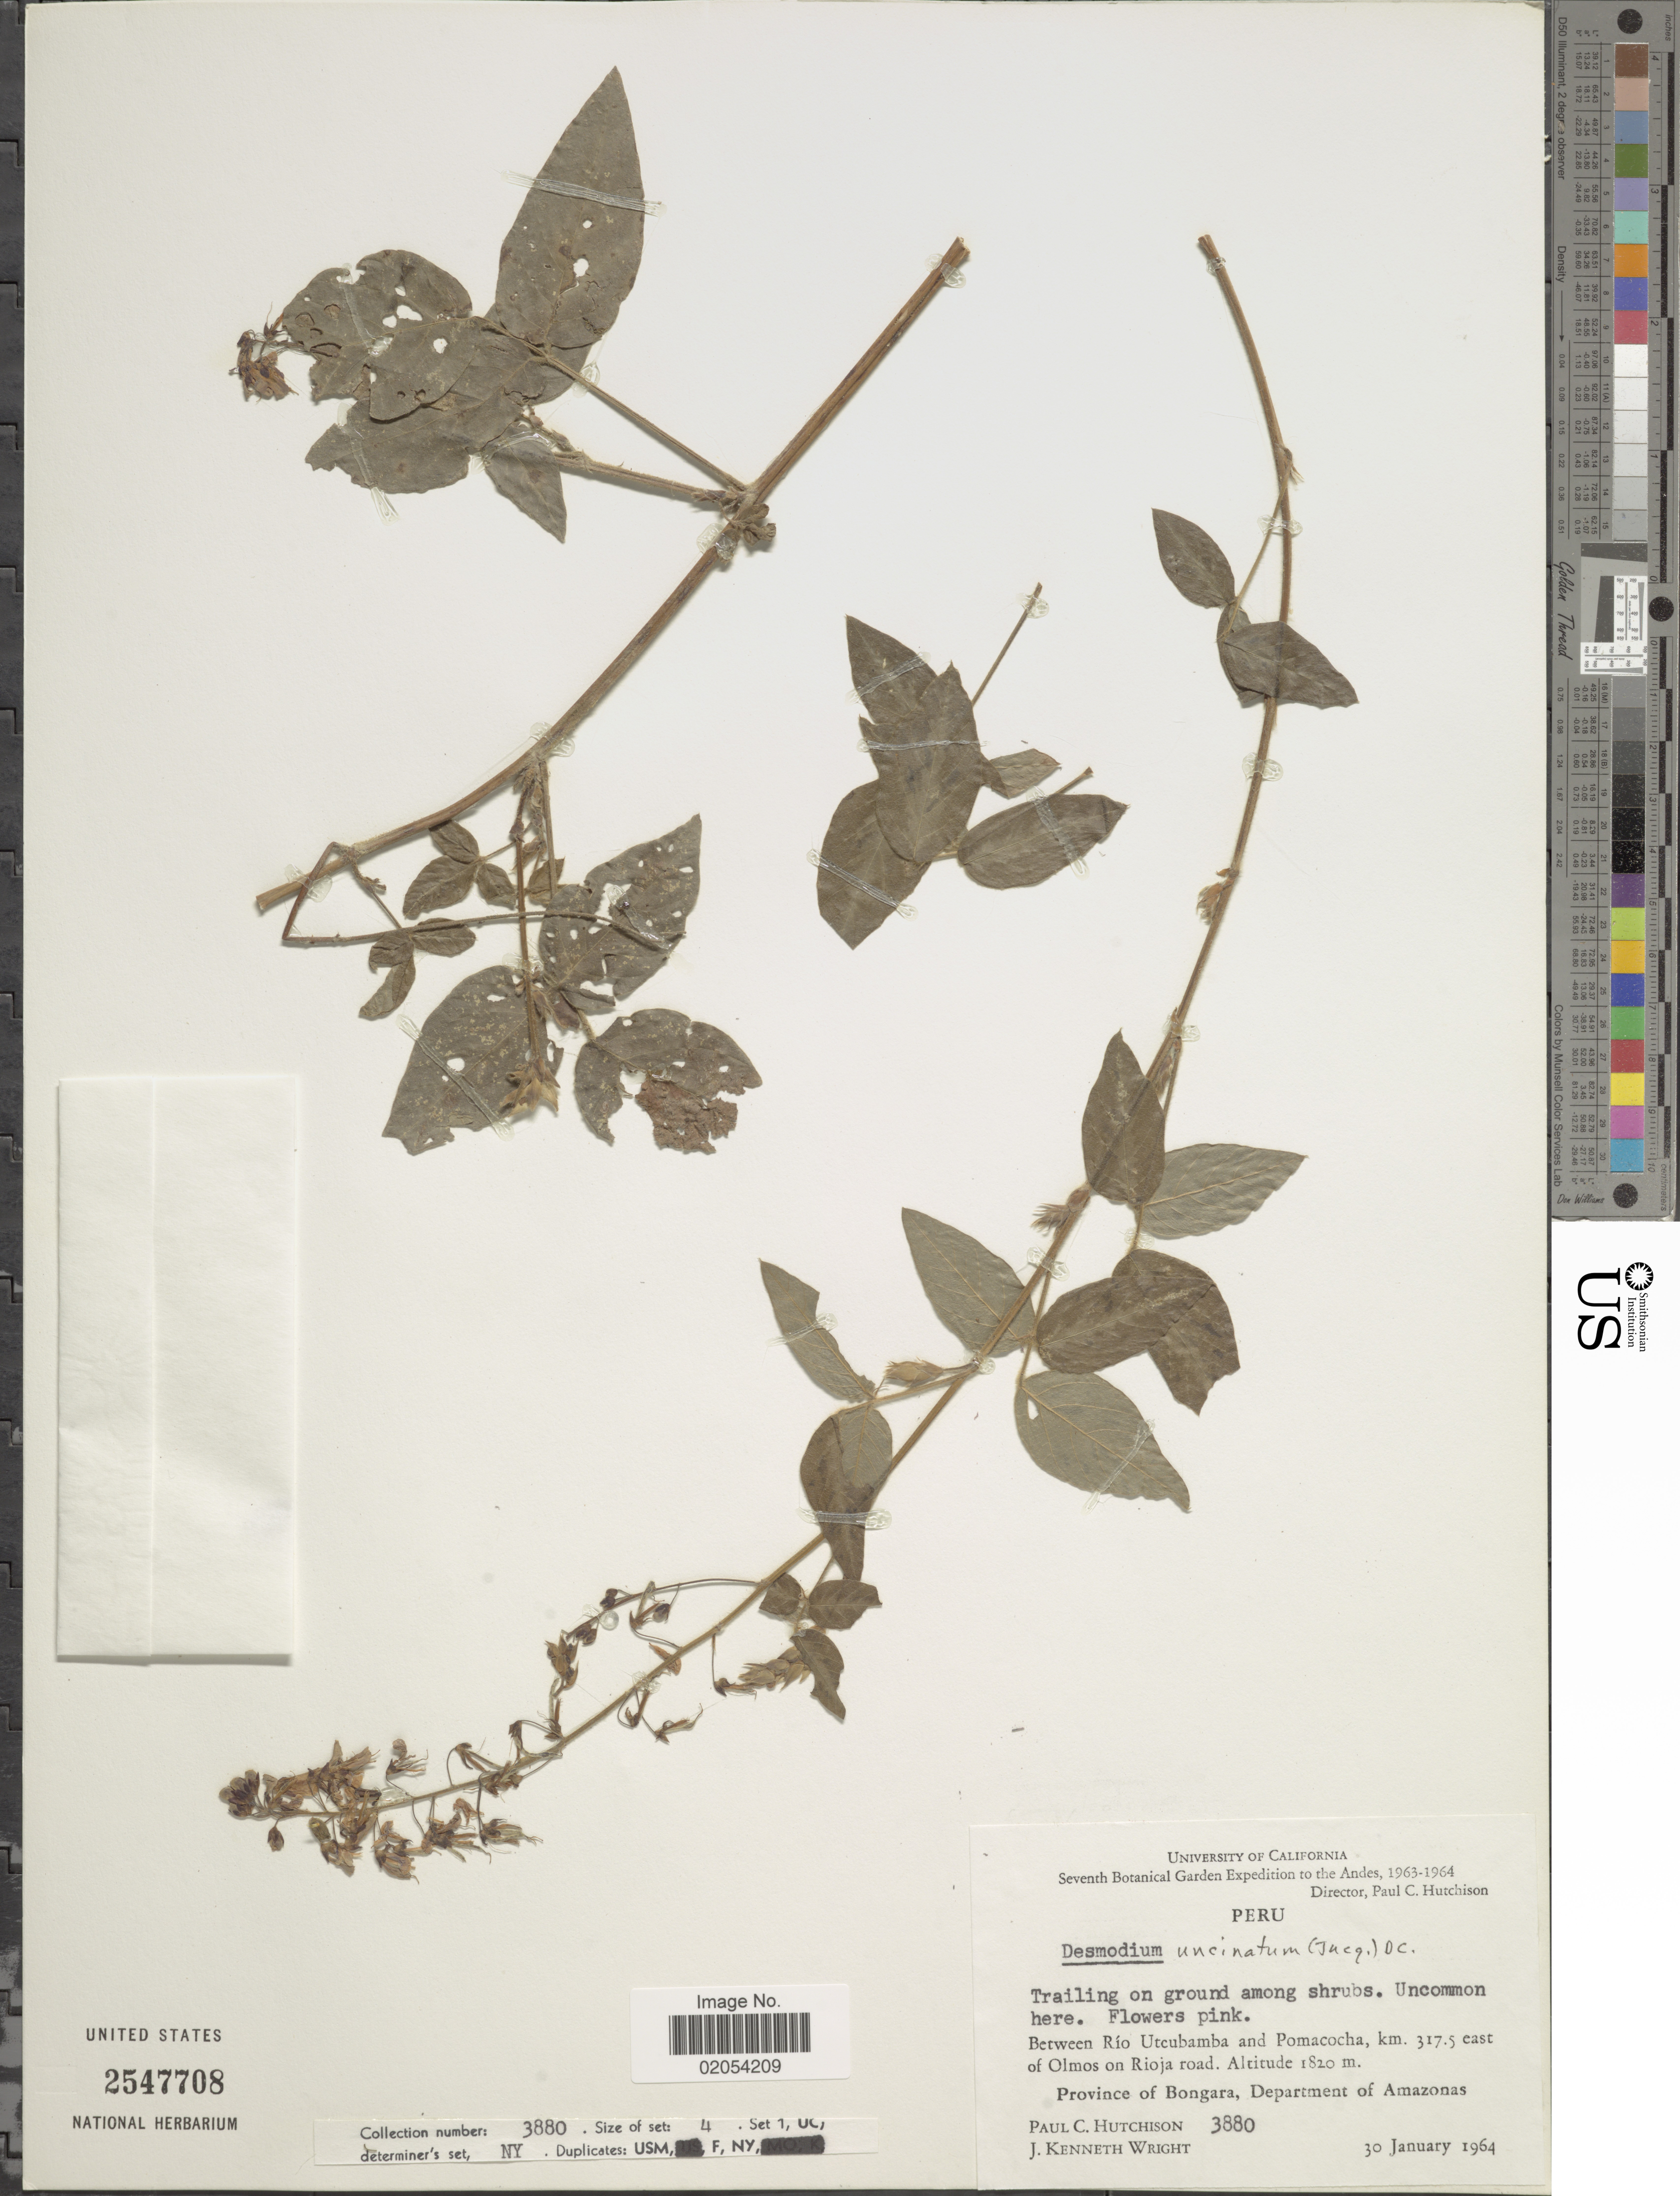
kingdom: Plantae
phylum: Tracheophyta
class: Magnoliopsida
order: Fabales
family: Fabaceae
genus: Desmodium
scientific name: Desmodium uncinatum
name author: (Jacq.) DC.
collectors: P. C. Hutchison & J. K. Wright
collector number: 3880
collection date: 1964-01-30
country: Peru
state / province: Amazonas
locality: Between Rio Utcubamba and Pomacocha, km 317.5 east of Olmos on Rioja road. Province of Bongara, Departament of Amazonas.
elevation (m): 1820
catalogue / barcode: US 2547708